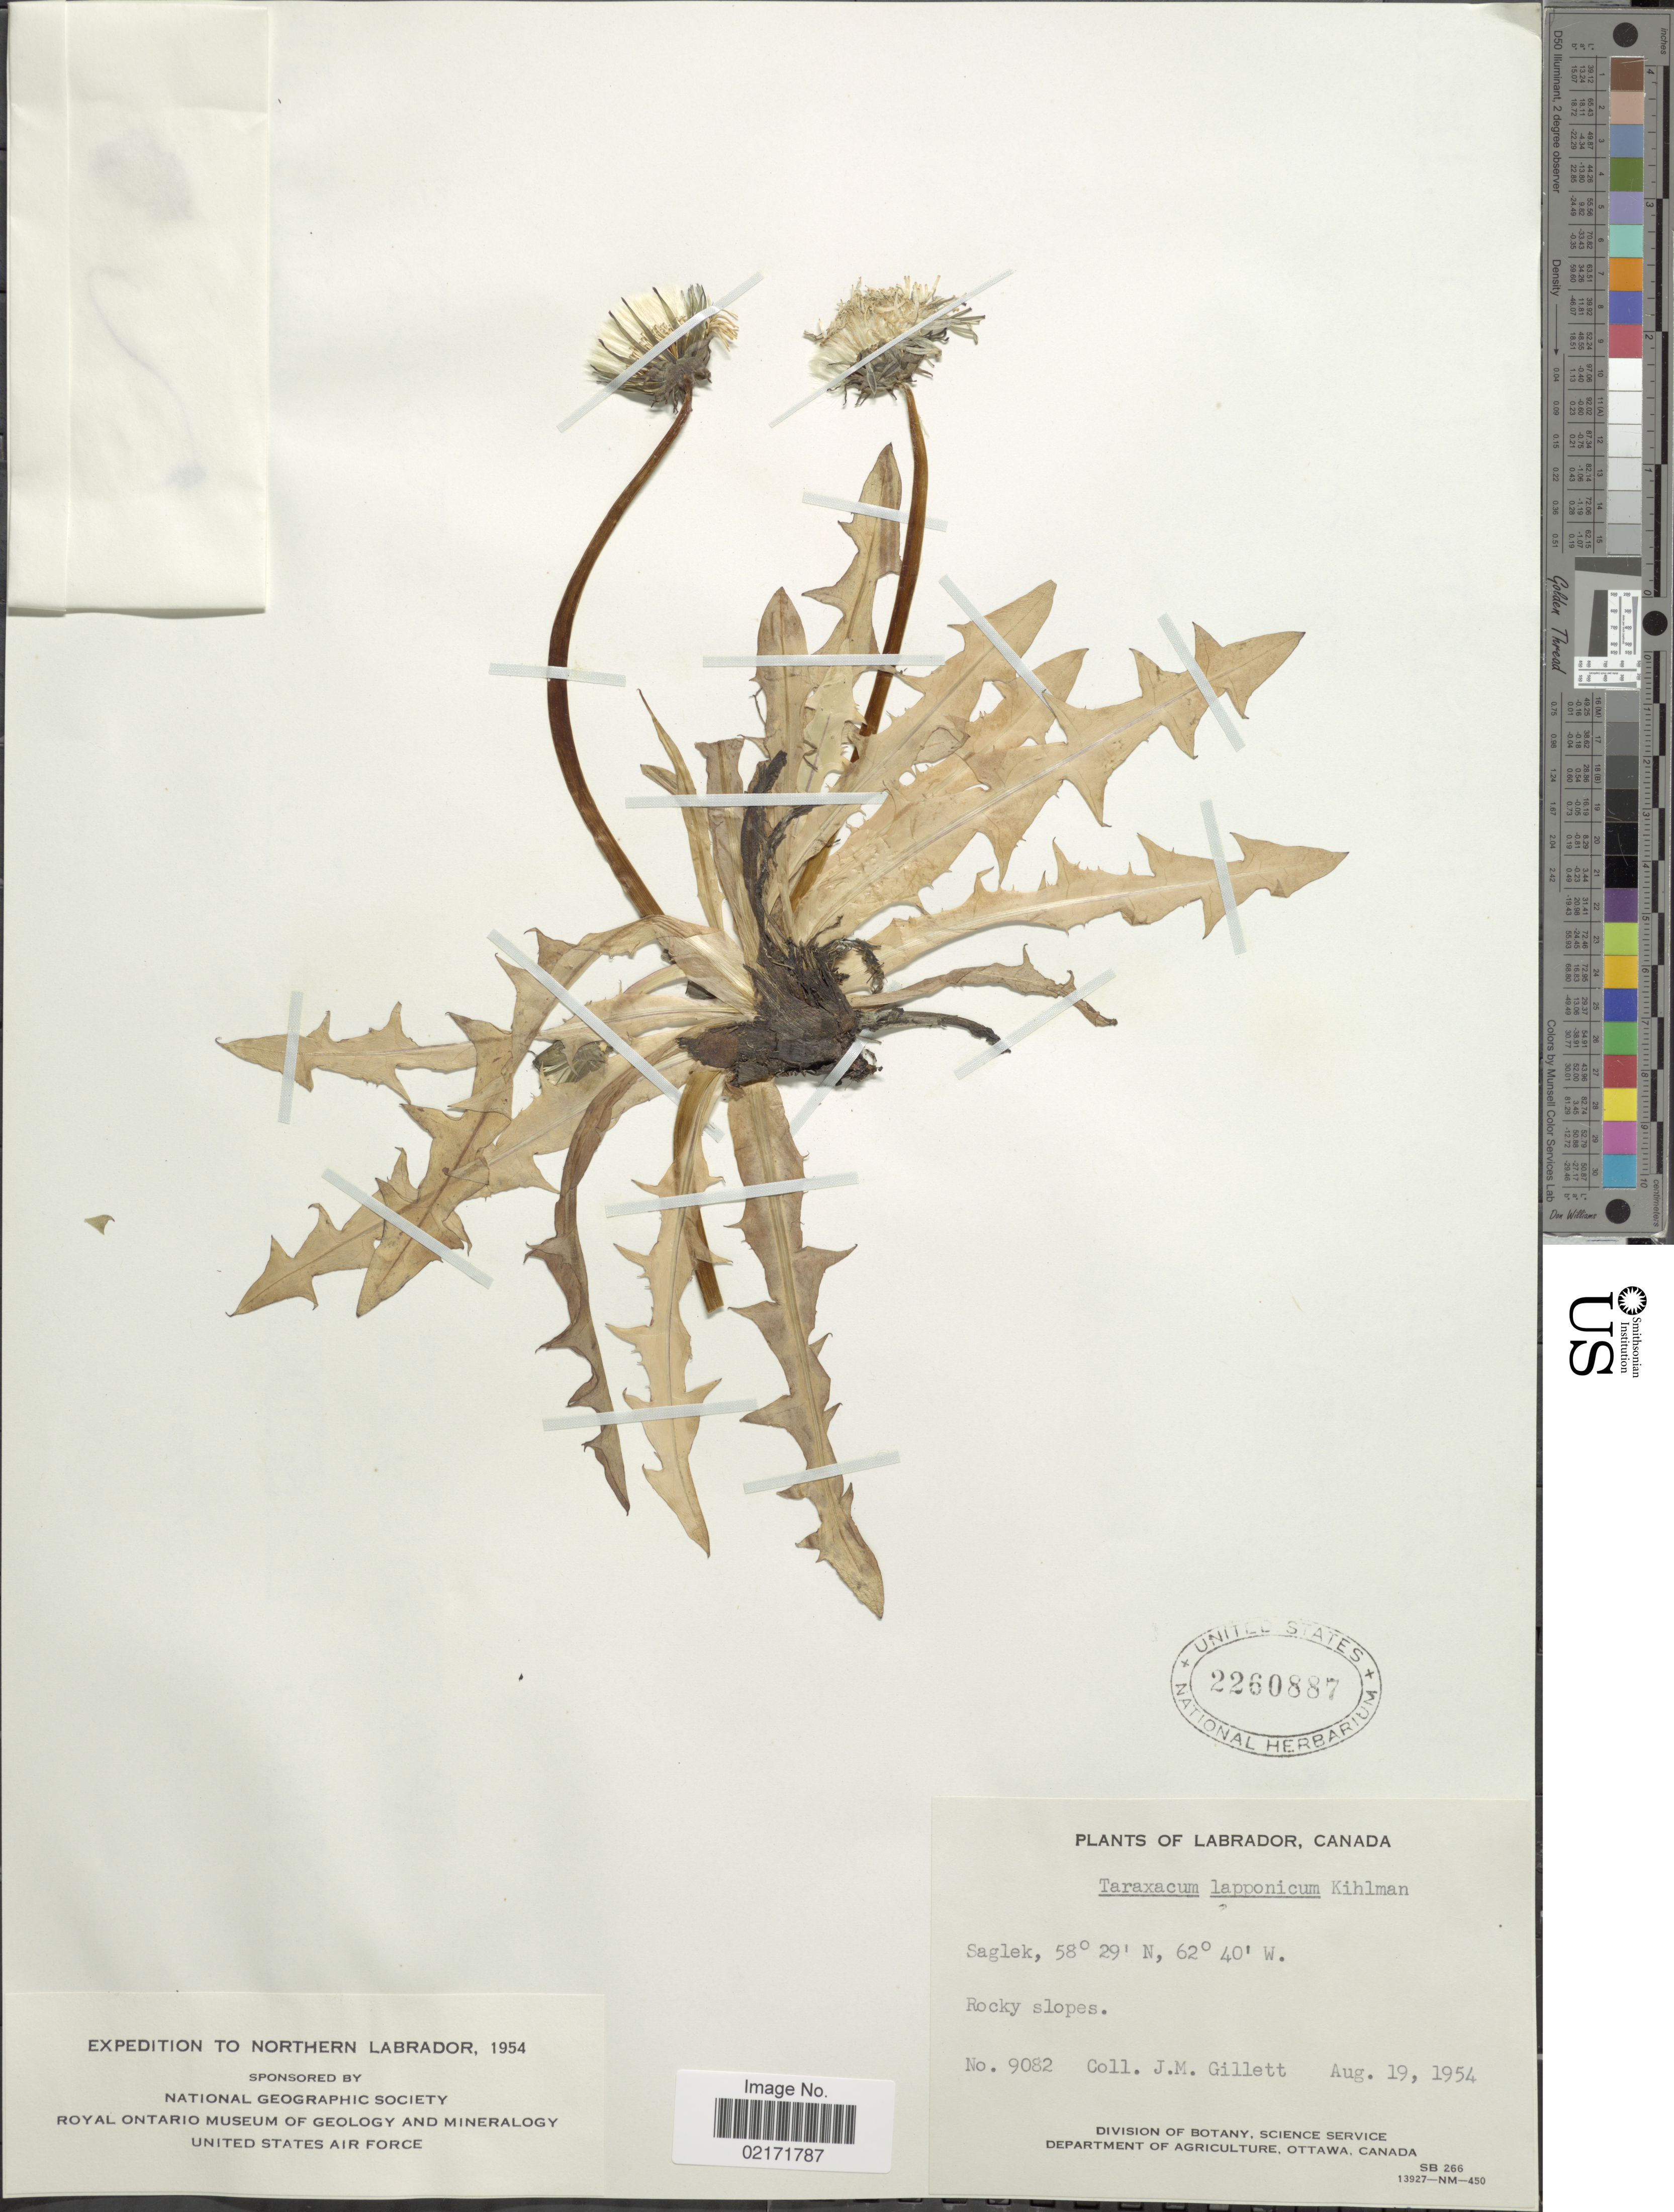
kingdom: Plantae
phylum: Tracheophyta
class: Magnoliopsida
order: Asterales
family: Asteraceae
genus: Taraxacum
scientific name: Taraxacum croceum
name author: Dahlst.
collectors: J. M. Gillett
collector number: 9082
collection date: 1954-08-19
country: Canada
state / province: Newfoundland and Labrador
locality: Labrador, Canada. Saglek. Rocky slopes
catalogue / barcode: US 2260887